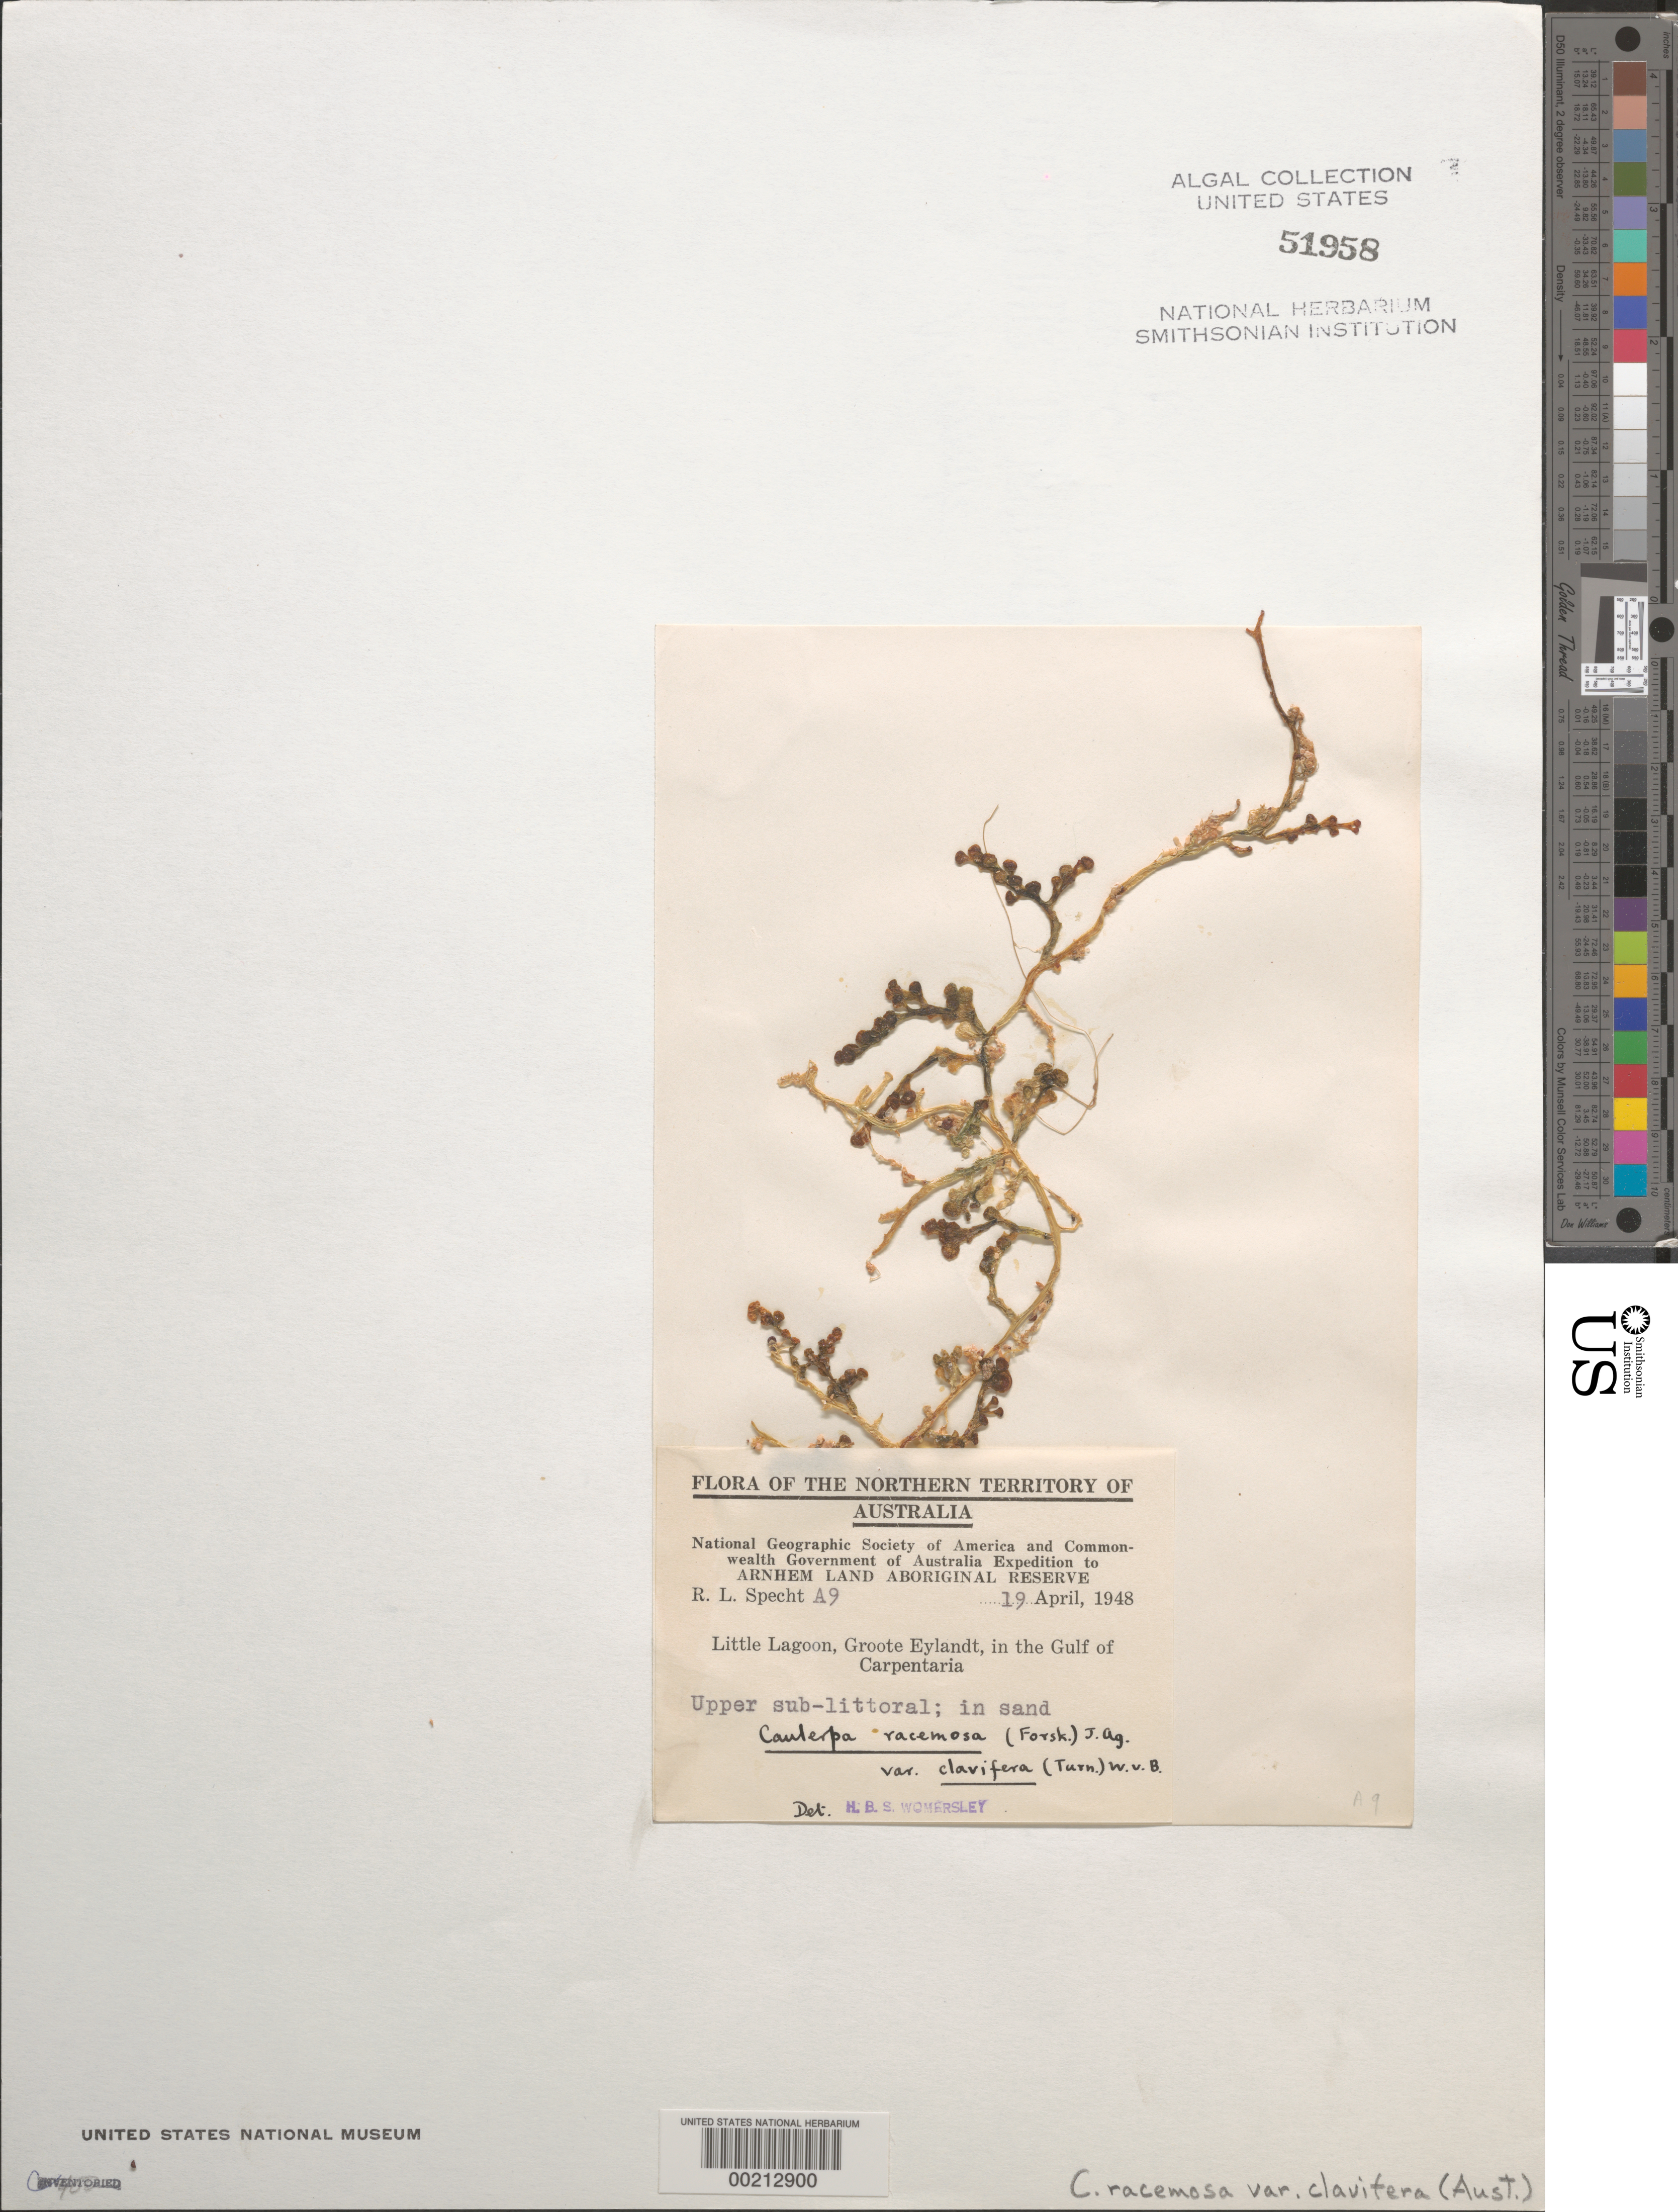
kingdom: Plantae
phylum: Chlorophyta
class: Ulvophyceae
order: Bryopsidales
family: Caulerpaceae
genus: Caulerpa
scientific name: Caulerpa racemosa var. clavifera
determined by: Womersley, H. B. S.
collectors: R. L. Specht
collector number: A-9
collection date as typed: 19 Apr 1948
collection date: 1948-04-19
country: Australia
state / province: Northern Territory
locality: Gulf of carpentaria, groote eylandt, little lagoon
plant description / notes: National Geographic Society of America and Commonwealth Government of Australia Expedition to Arnhem Land Aboriginal Reserve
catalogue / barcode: US 51958